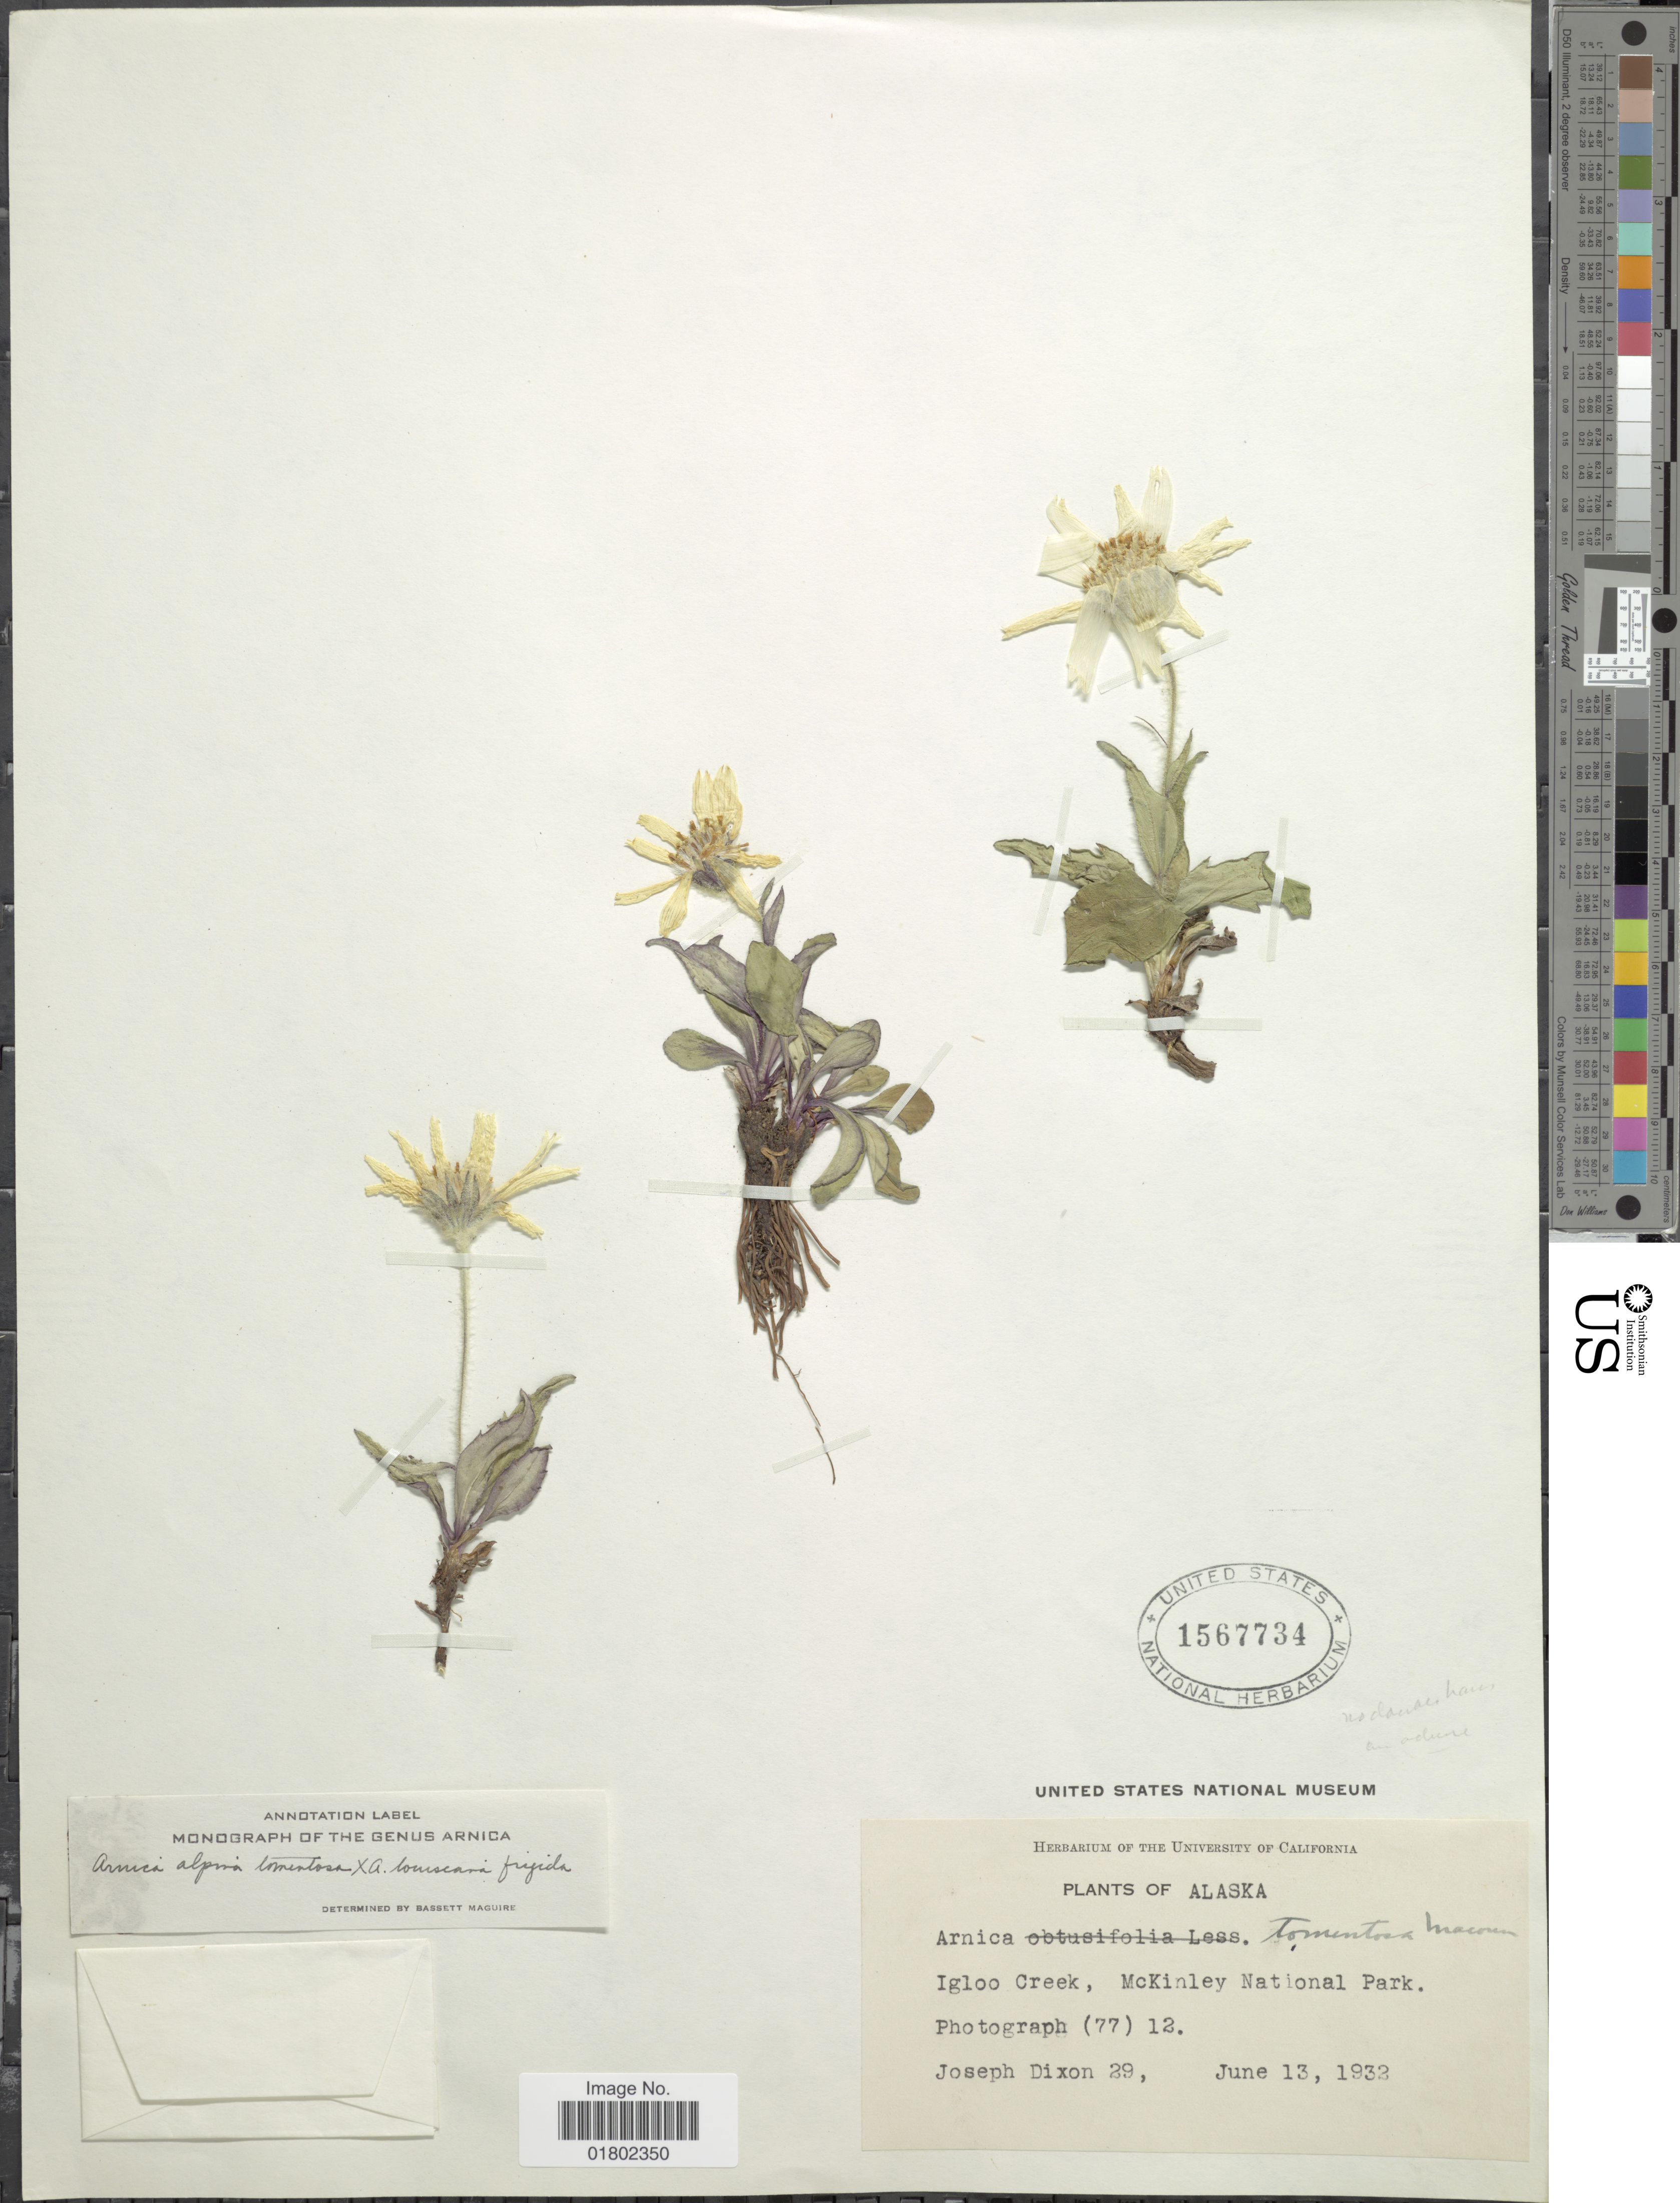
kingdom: Plantae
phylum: Tracheophyta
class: Magnoliopsida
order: Asterales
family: Asteraceae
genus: Arnica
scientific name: Arnica alpina subsp. tomentosa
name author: (Macoun) Maguire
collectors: J. Dixon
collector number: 29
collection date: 1932-06-13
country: United States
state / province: Alaska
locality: Igloo Creek, McKinley National Park, Photograph (77) 12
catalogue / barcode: US 1567734